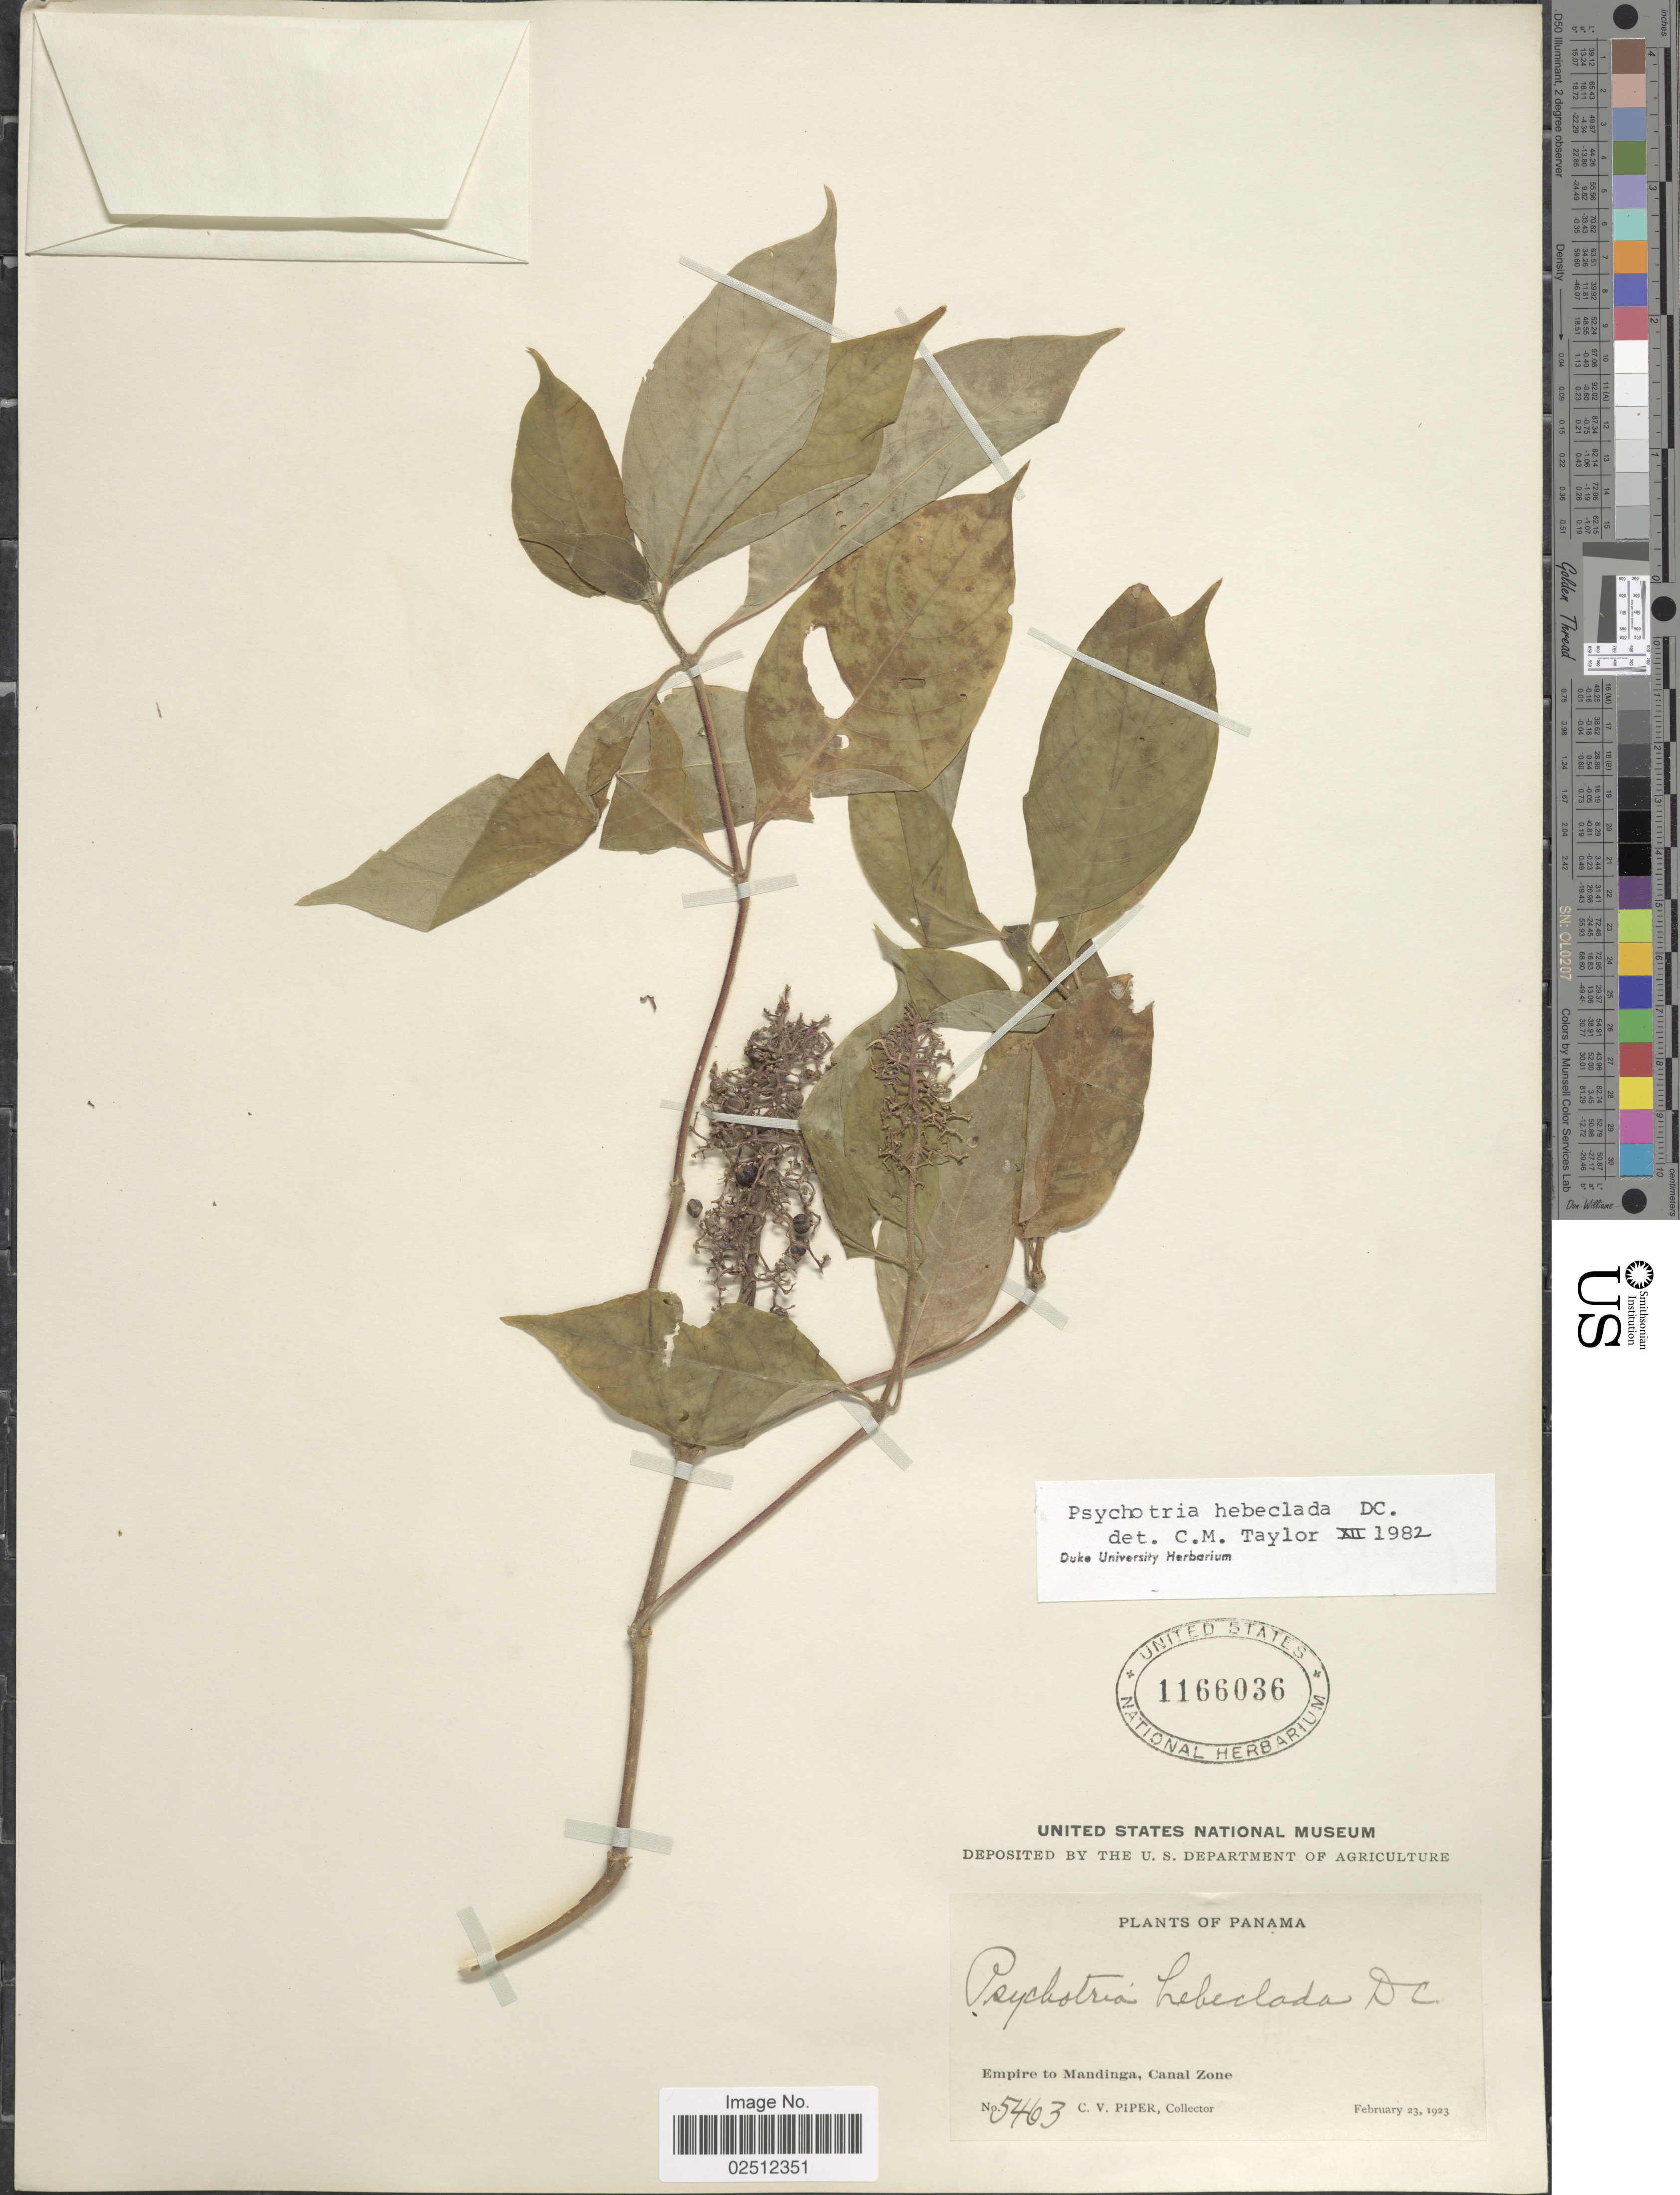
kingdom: Plantae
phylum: Tracheophyta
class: Magnoliopsida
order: Gentianales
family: Rubiaceae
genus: Psychotria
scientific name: Psychotria hebeclada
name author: DC.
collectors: C. V. Piper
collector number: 5463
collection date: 1923-02-23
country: Panama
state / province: Colón / Panamá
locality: Empire to Mandinga, Canal Zone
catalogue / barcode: US 1166036